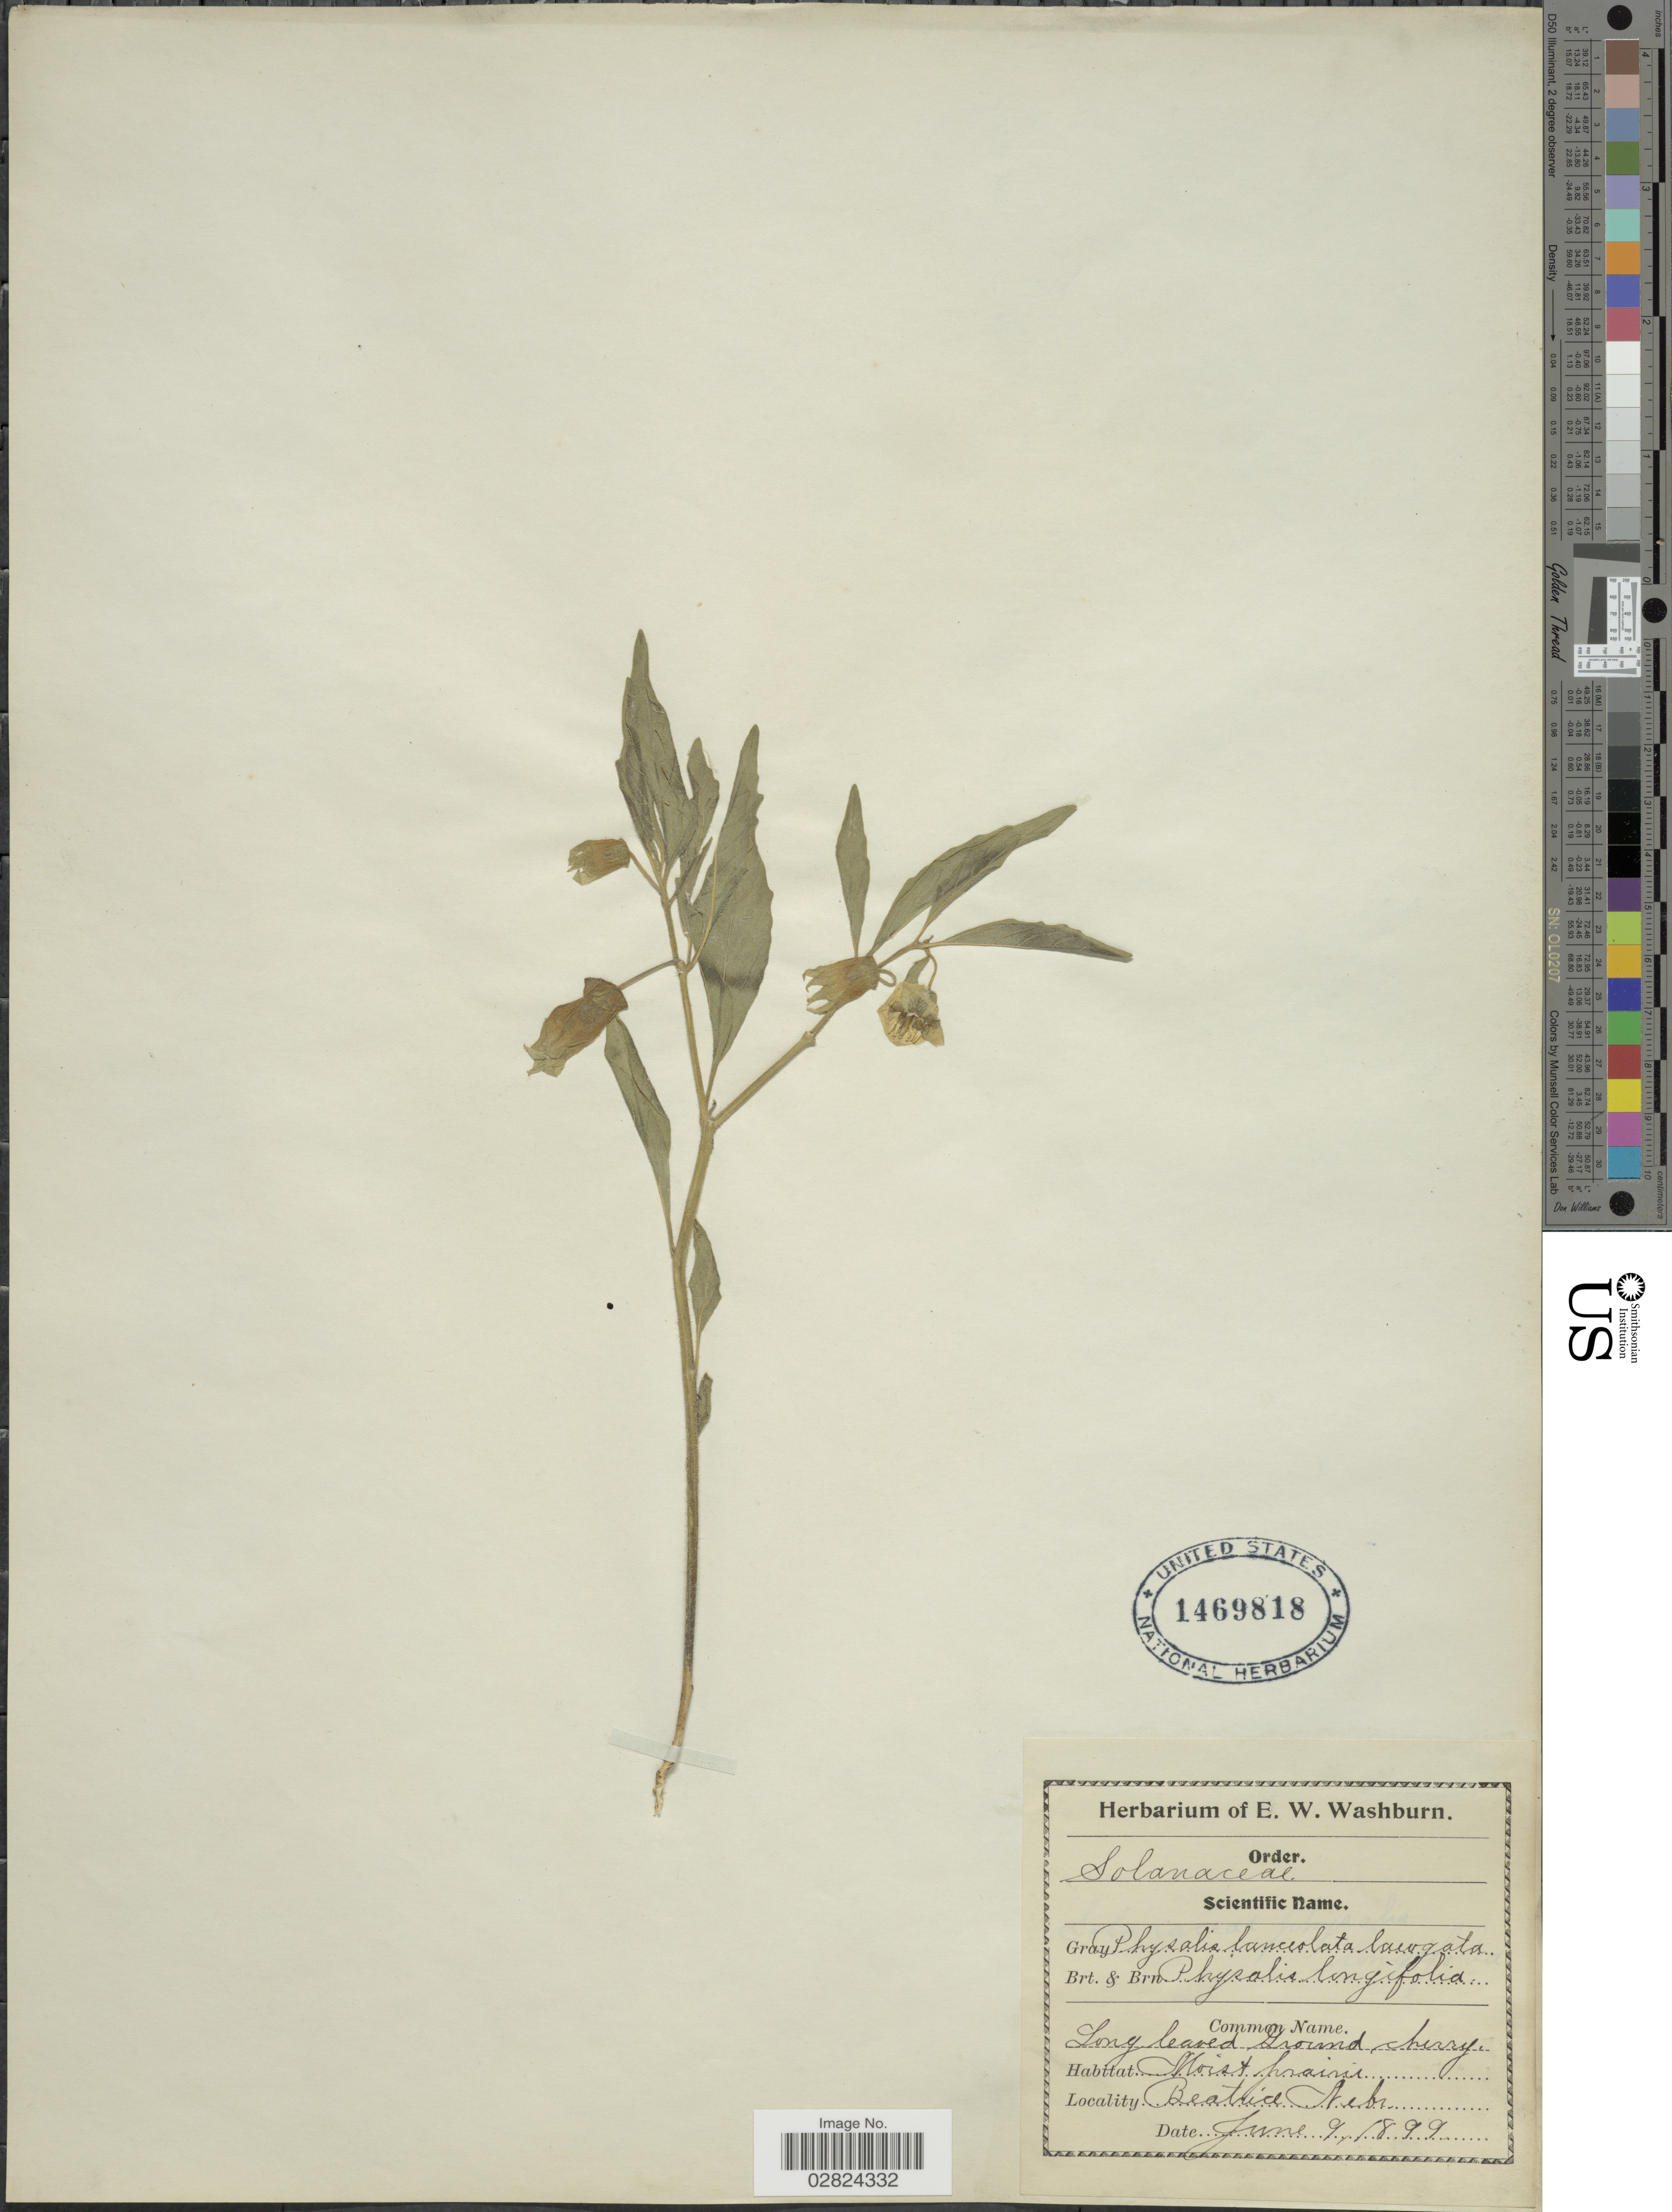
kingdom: Plantae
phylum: Tracheophyta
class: Magnoliopsida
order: Solanales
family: Solanaceae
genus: Physalis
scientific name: Physalis virginiana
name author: Mill.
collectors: ex herb. E. W. Washburn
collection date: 1899-06-09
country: United States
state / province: Nebraska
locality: Beatrice Nebr.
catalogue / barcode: US 1469818